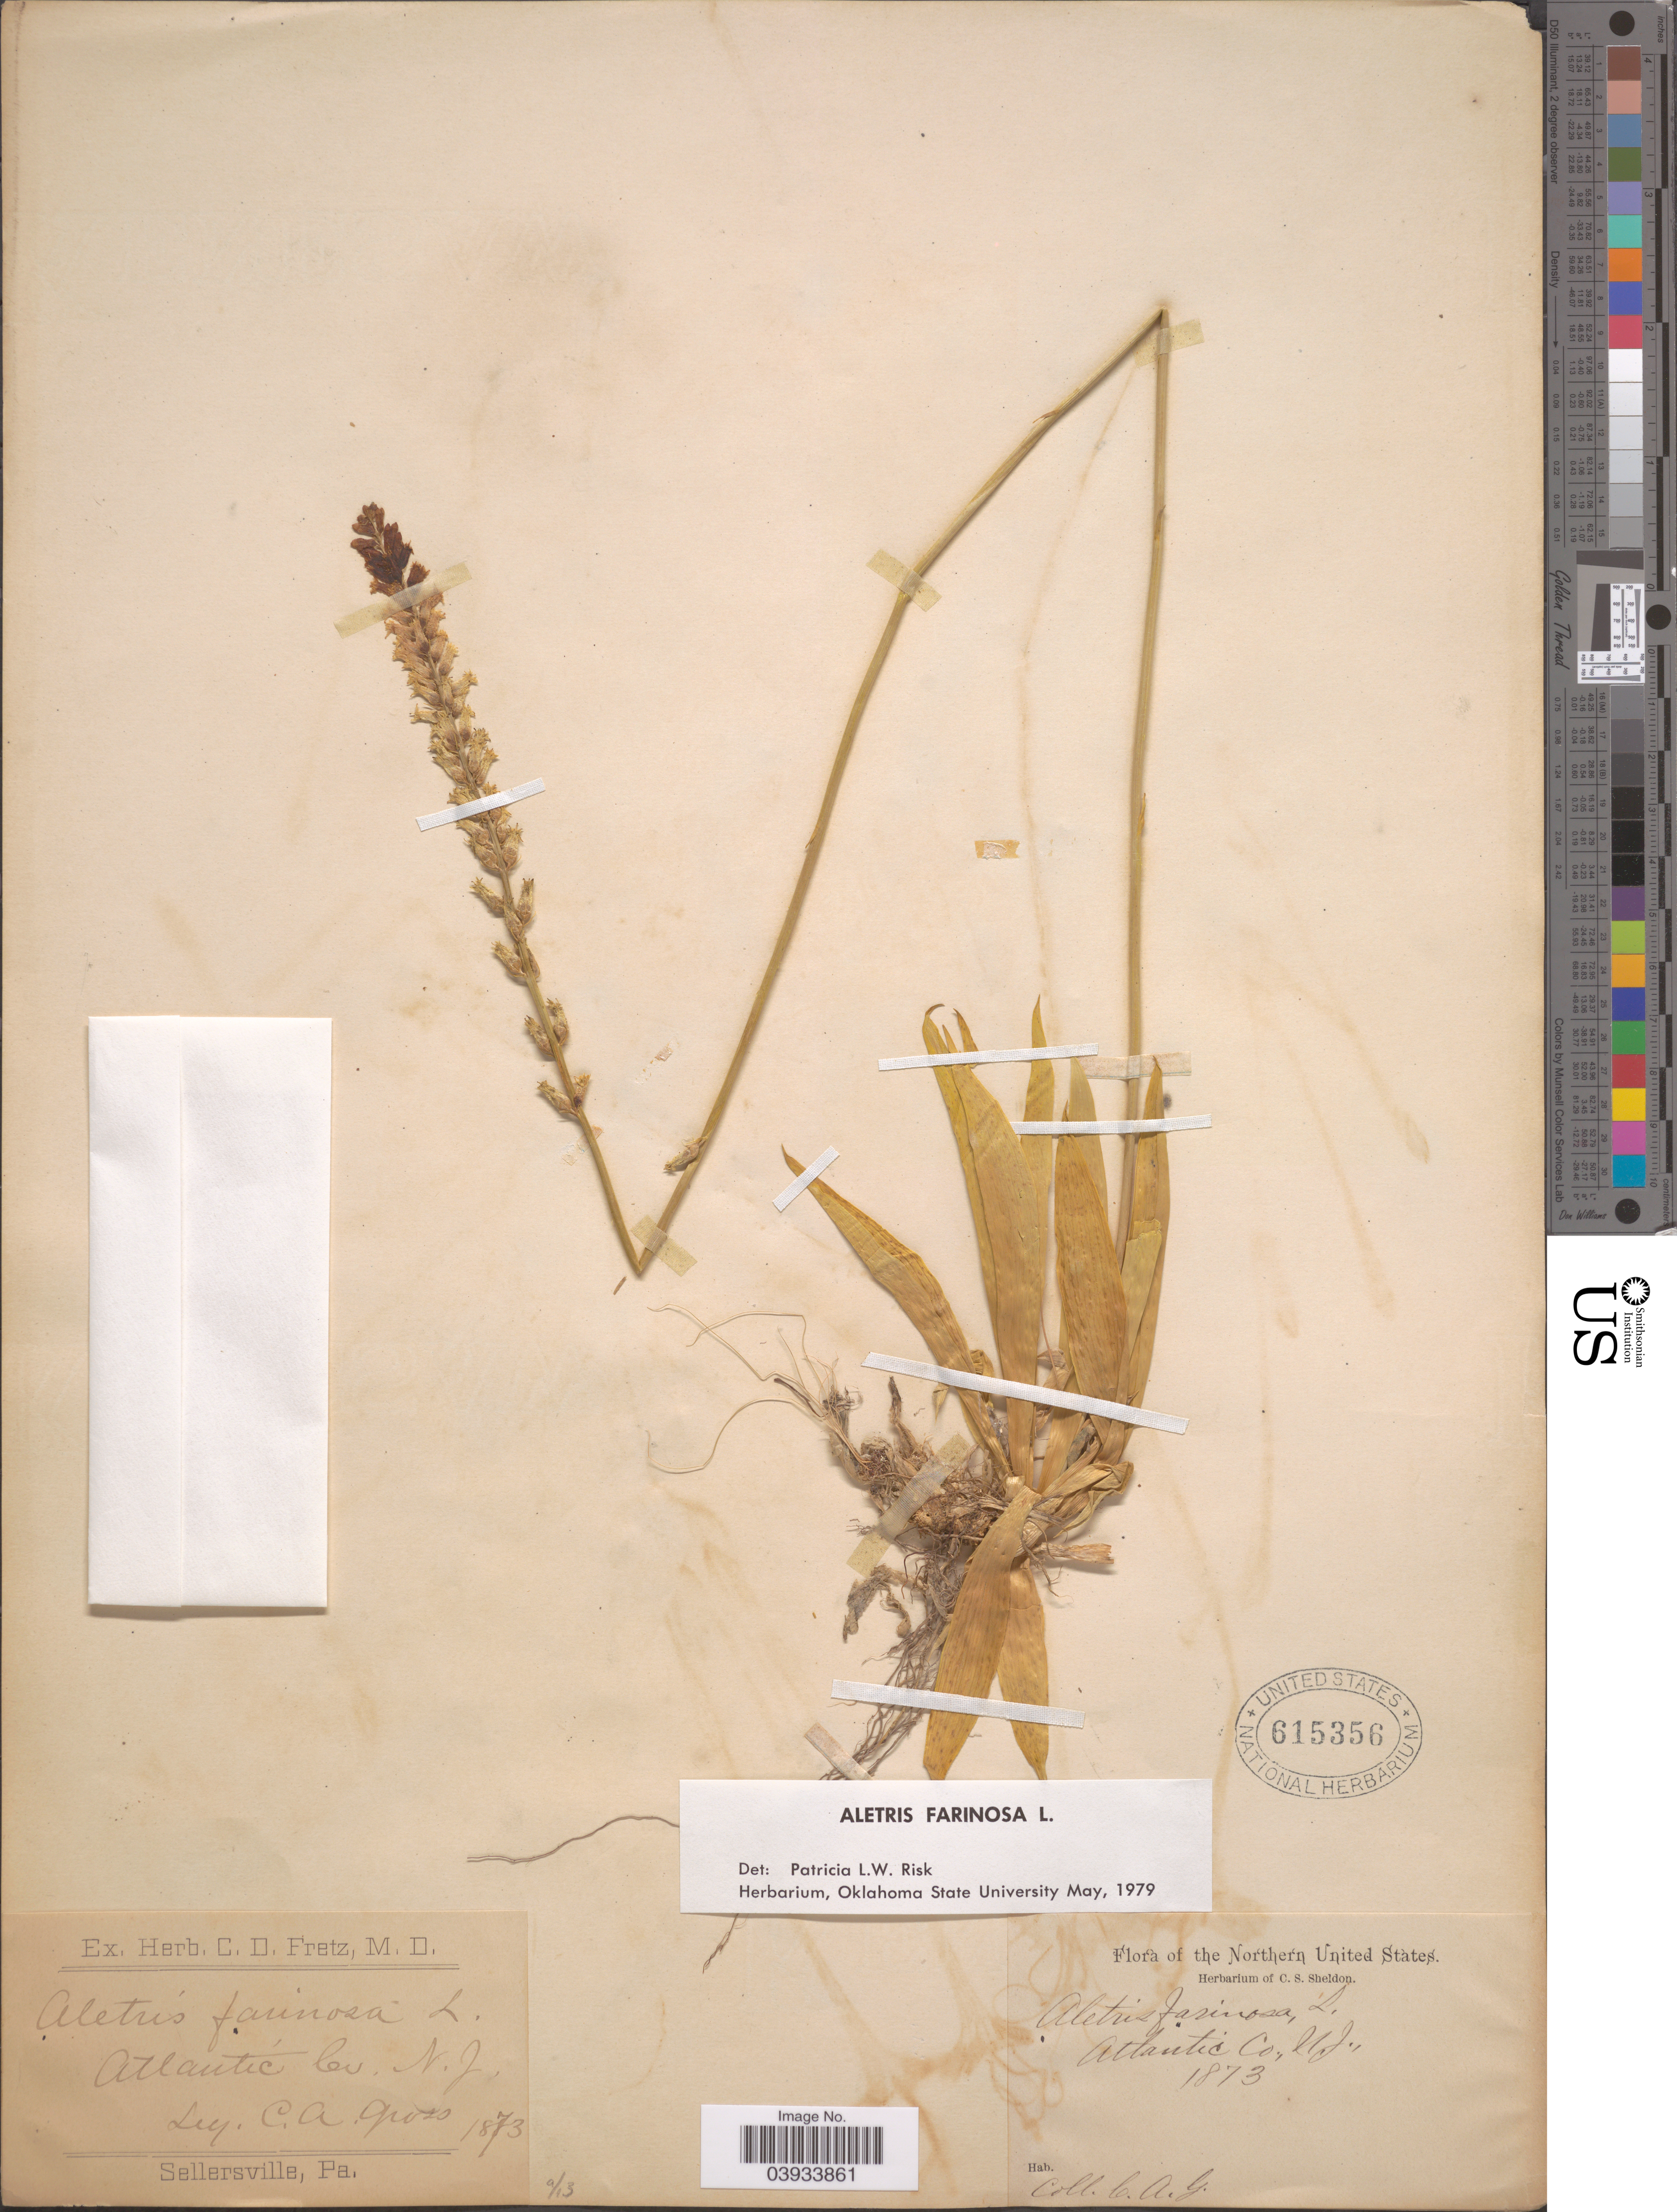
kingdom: Plantae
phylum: Tracheophyta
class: Liliopsida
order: Dioscoreales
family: Nartheciaceae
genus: Aletris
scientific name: Aletris farinosa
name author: L.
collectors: C. A. Gross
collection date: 1873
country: United States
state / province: New Jersey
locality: Northern United States. Atlantic Co.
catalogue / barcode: US 615356